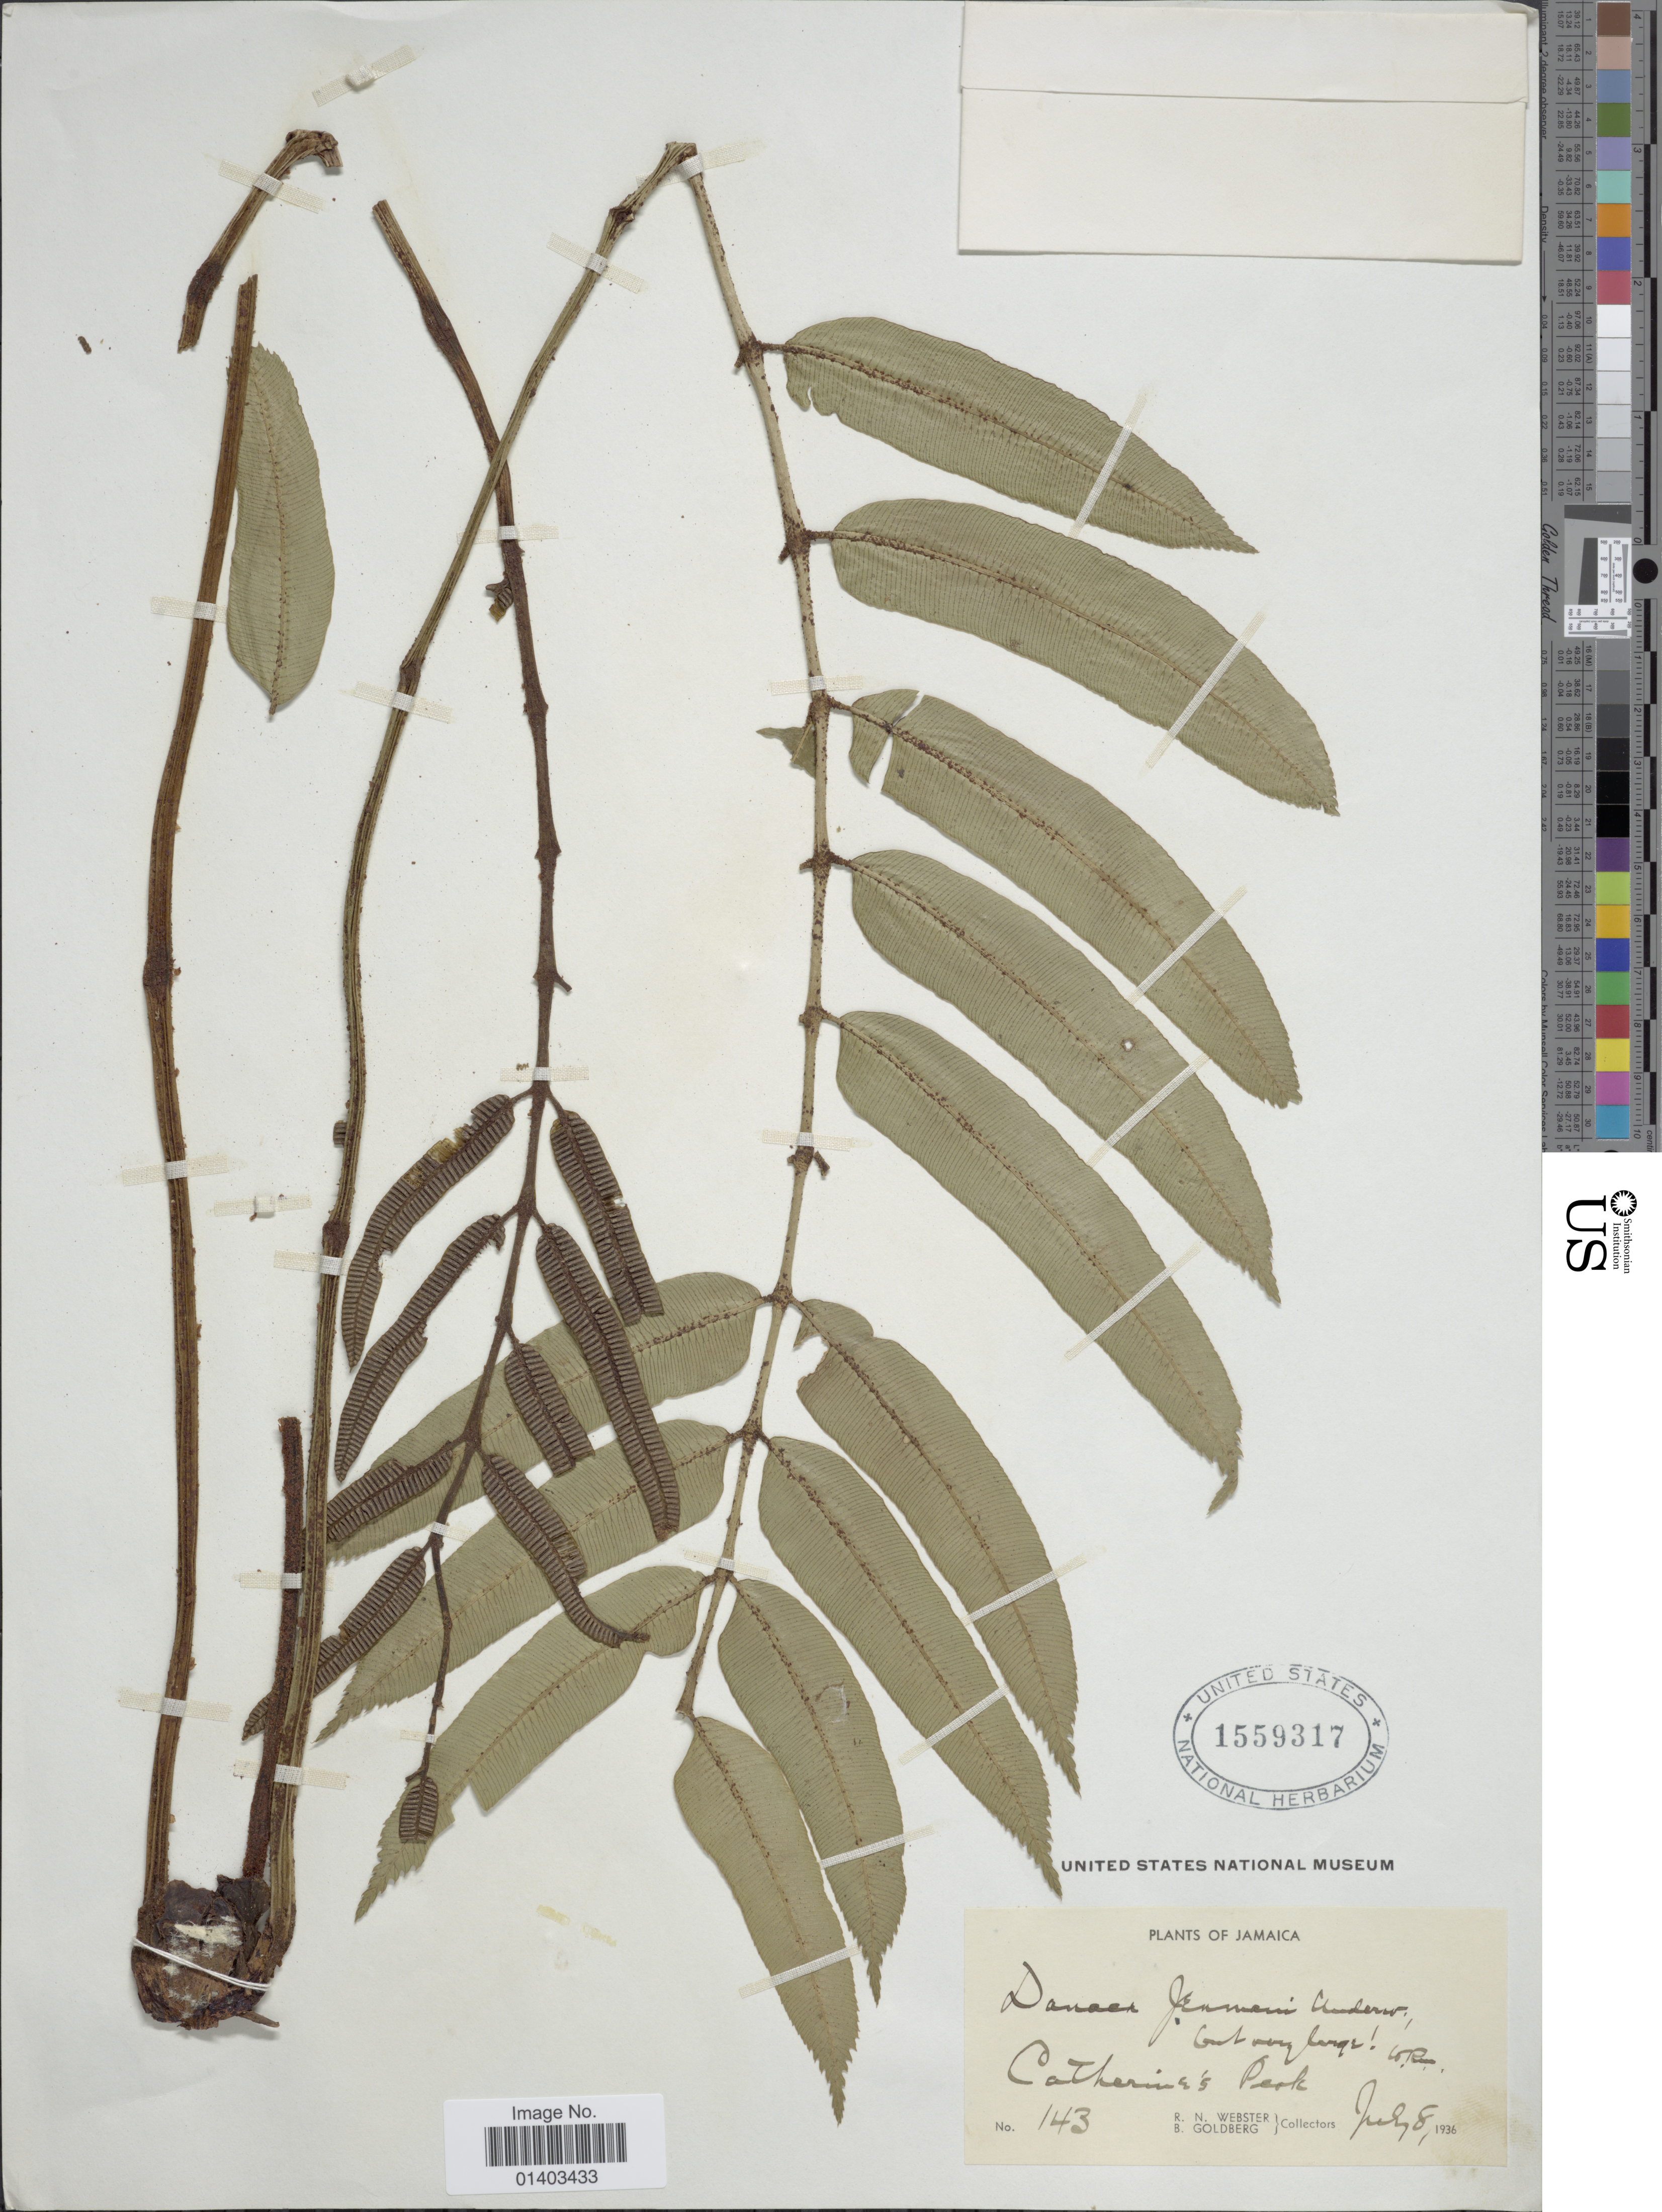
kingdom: Plantae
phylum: Tracheophyta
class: Polypodiopsida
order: Marattiales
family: Marattiaceae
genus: Danaea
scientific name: Danaea x jenmanii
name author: Underw.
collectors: R. N. Webster & B. Goldberg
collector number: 143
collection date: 1936-07-08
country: Jamaica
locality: Catherine's Peak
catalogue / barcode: US 1559317